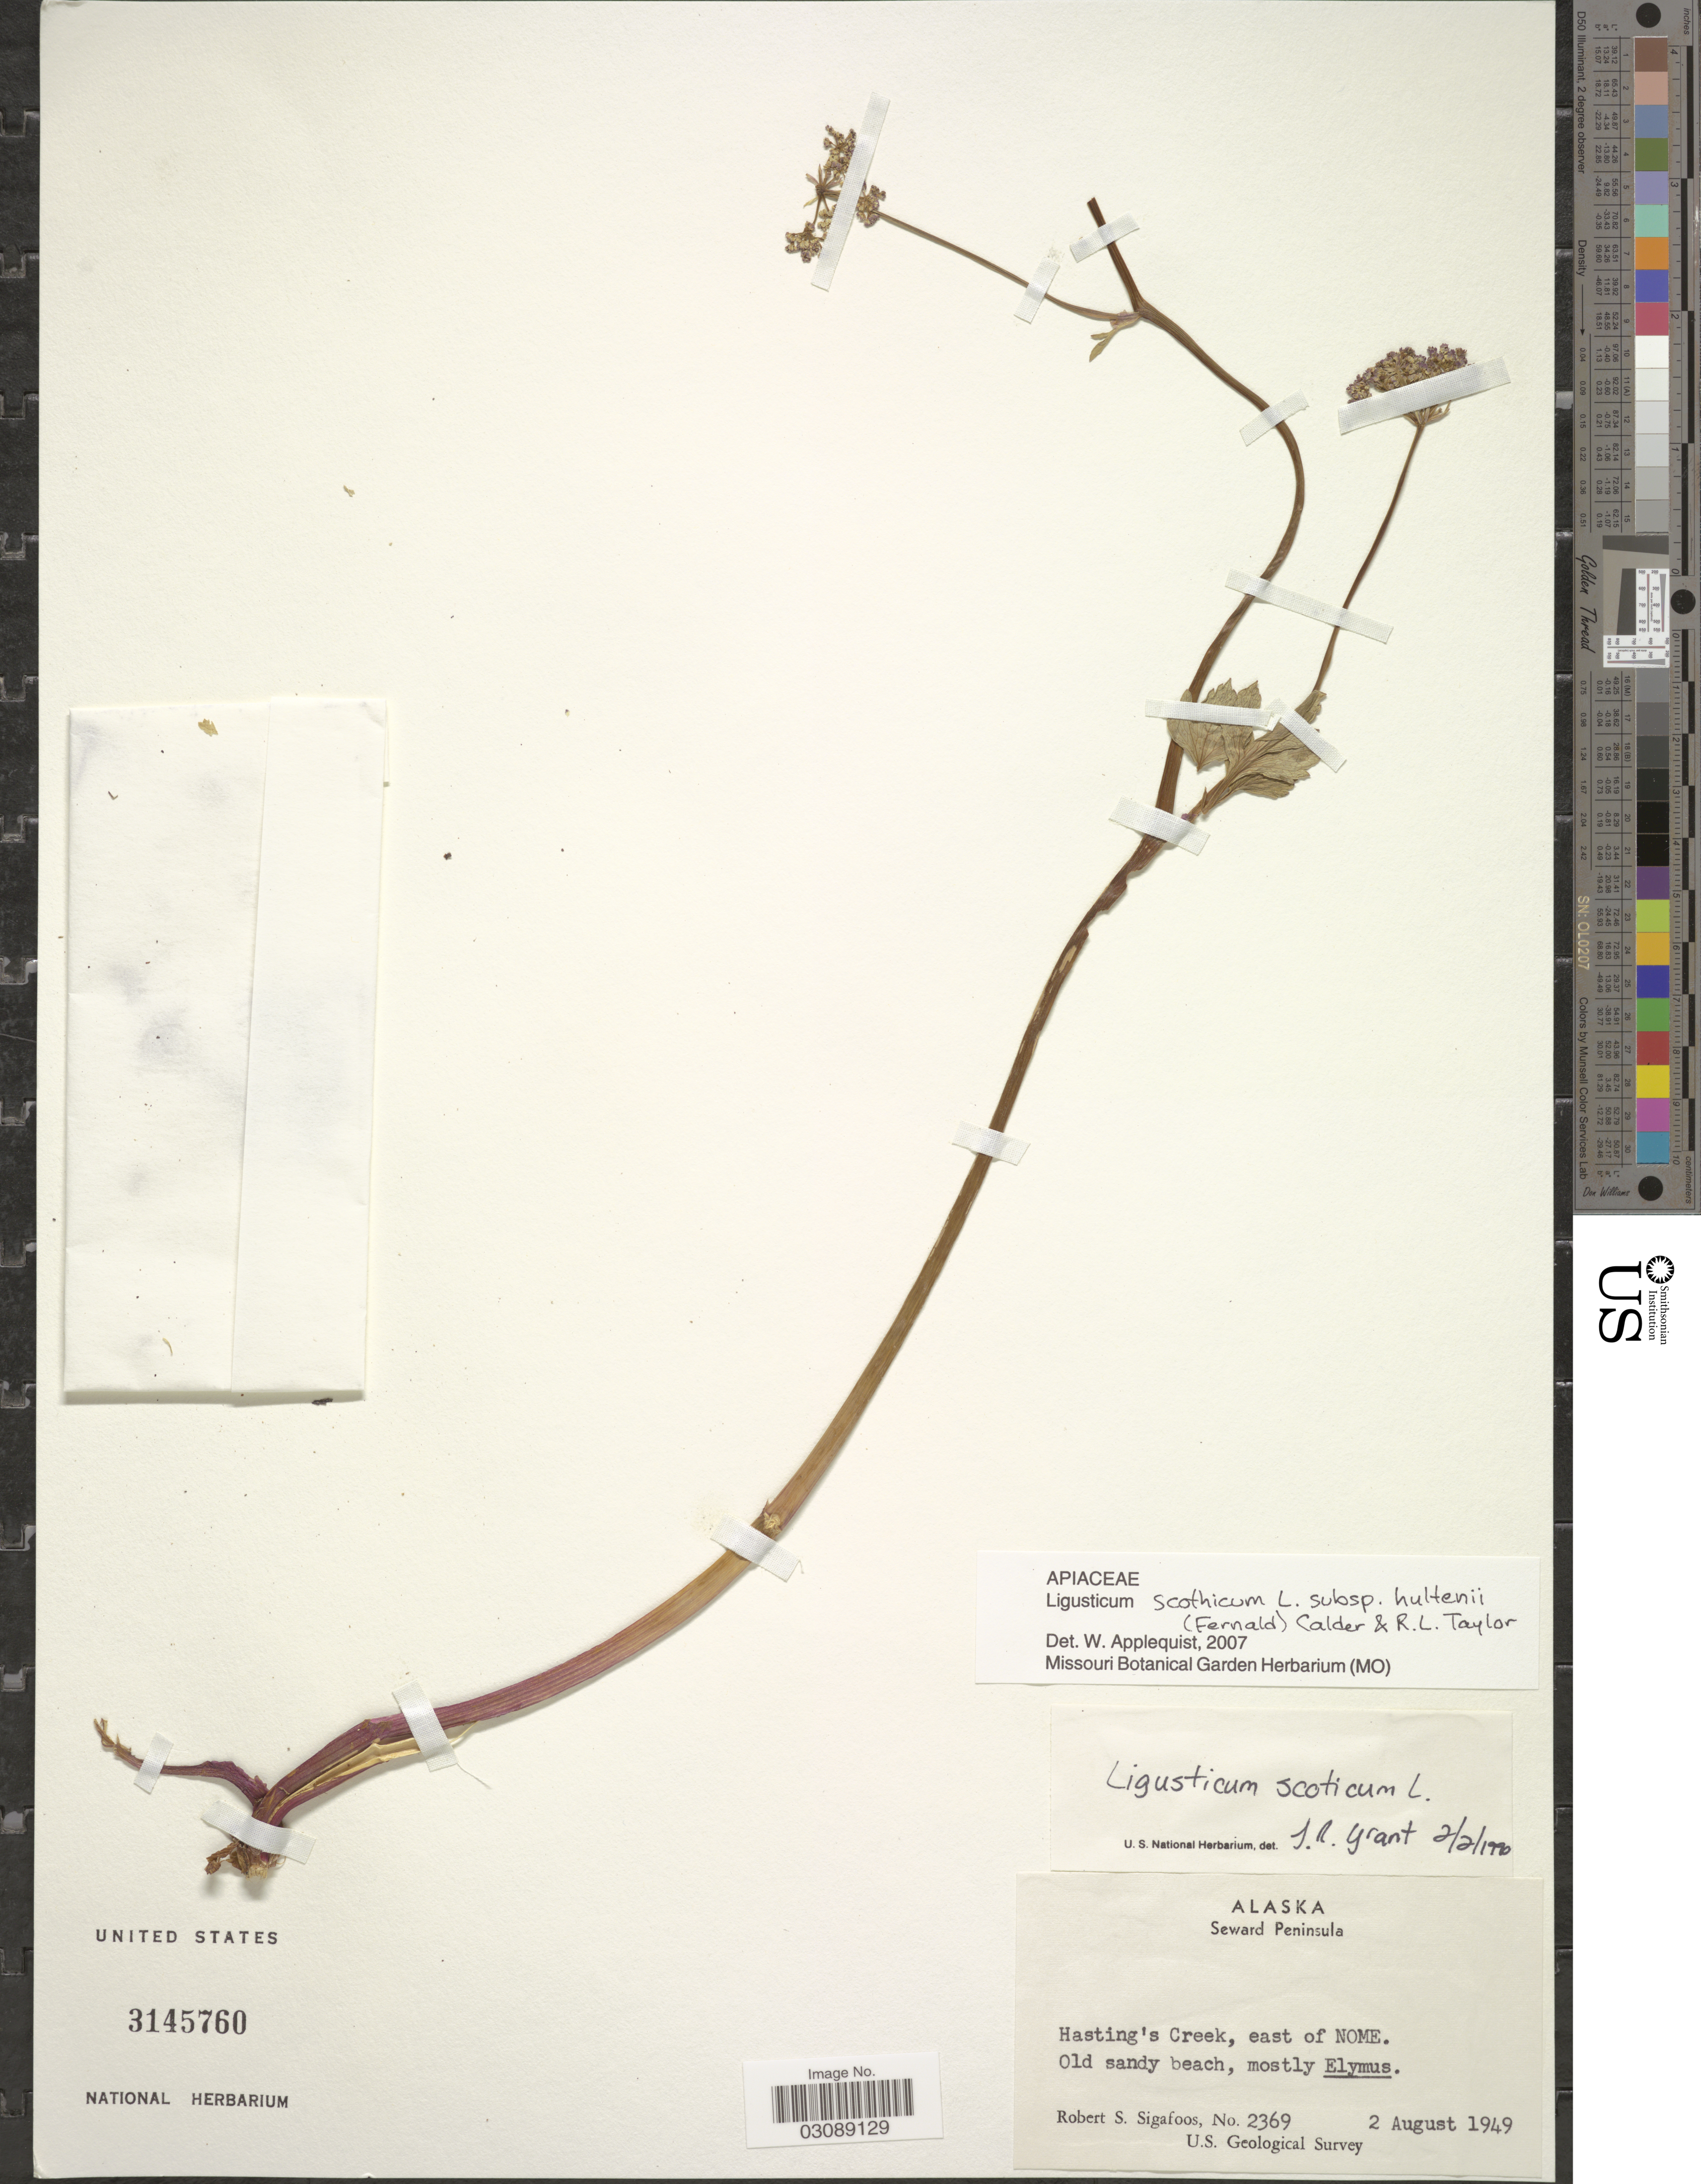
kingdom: Plantae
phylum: Tracheophyta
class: Magnoliopsida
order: Apiales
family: Apiaceae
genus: Ligusticum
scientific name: Ligusticum scoticum subsp. hultenii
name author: (Fernald) Calder & Roy L. Taylor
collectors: R. Sigafoos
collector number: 2369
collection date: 1949-08-02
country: United States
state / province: Alaska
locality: Seward Peninsula, Hasting's Creek, east of NOME.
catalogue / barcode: US 3145760